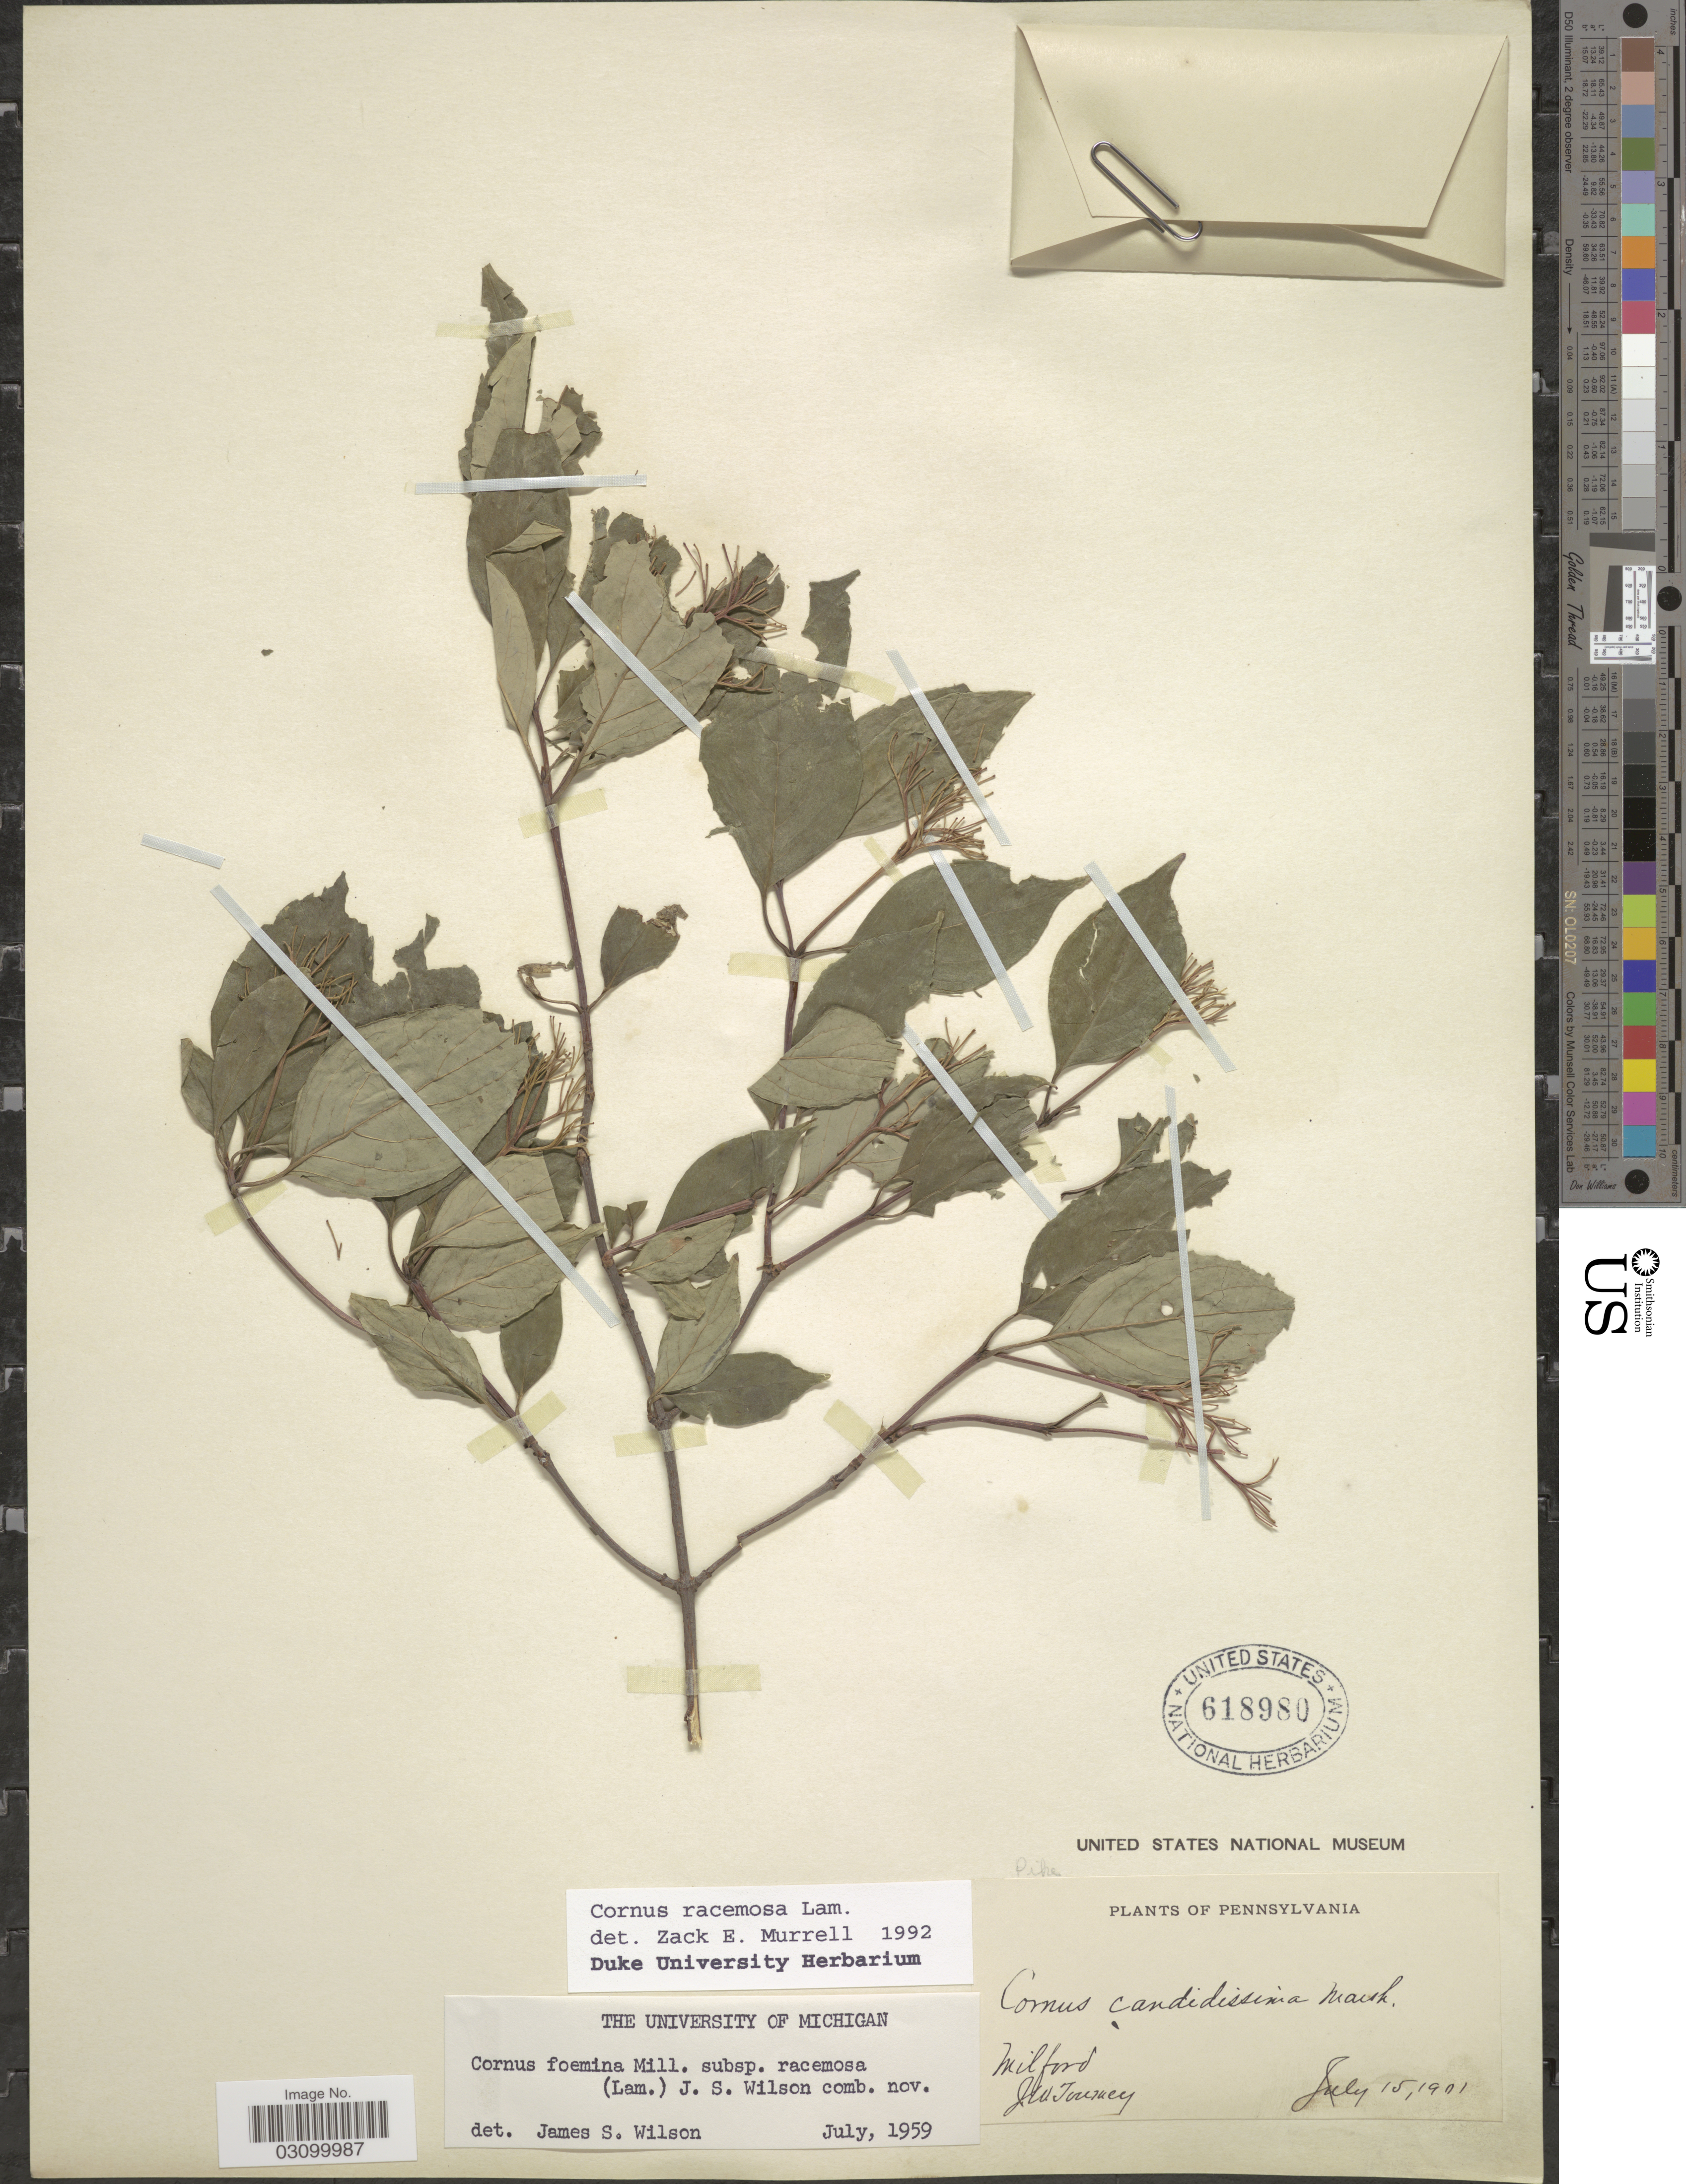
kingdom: Plantae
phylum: Tracheophyta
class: Magnoliopsida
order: Cornales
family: Cornaceae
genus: Cornus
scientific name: Cornus racemosa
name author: Lam.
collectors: J. Tourney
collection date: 1901-07-15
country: United States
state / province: Pennsylvania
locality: Milford. Pike.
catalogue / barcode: US 618980